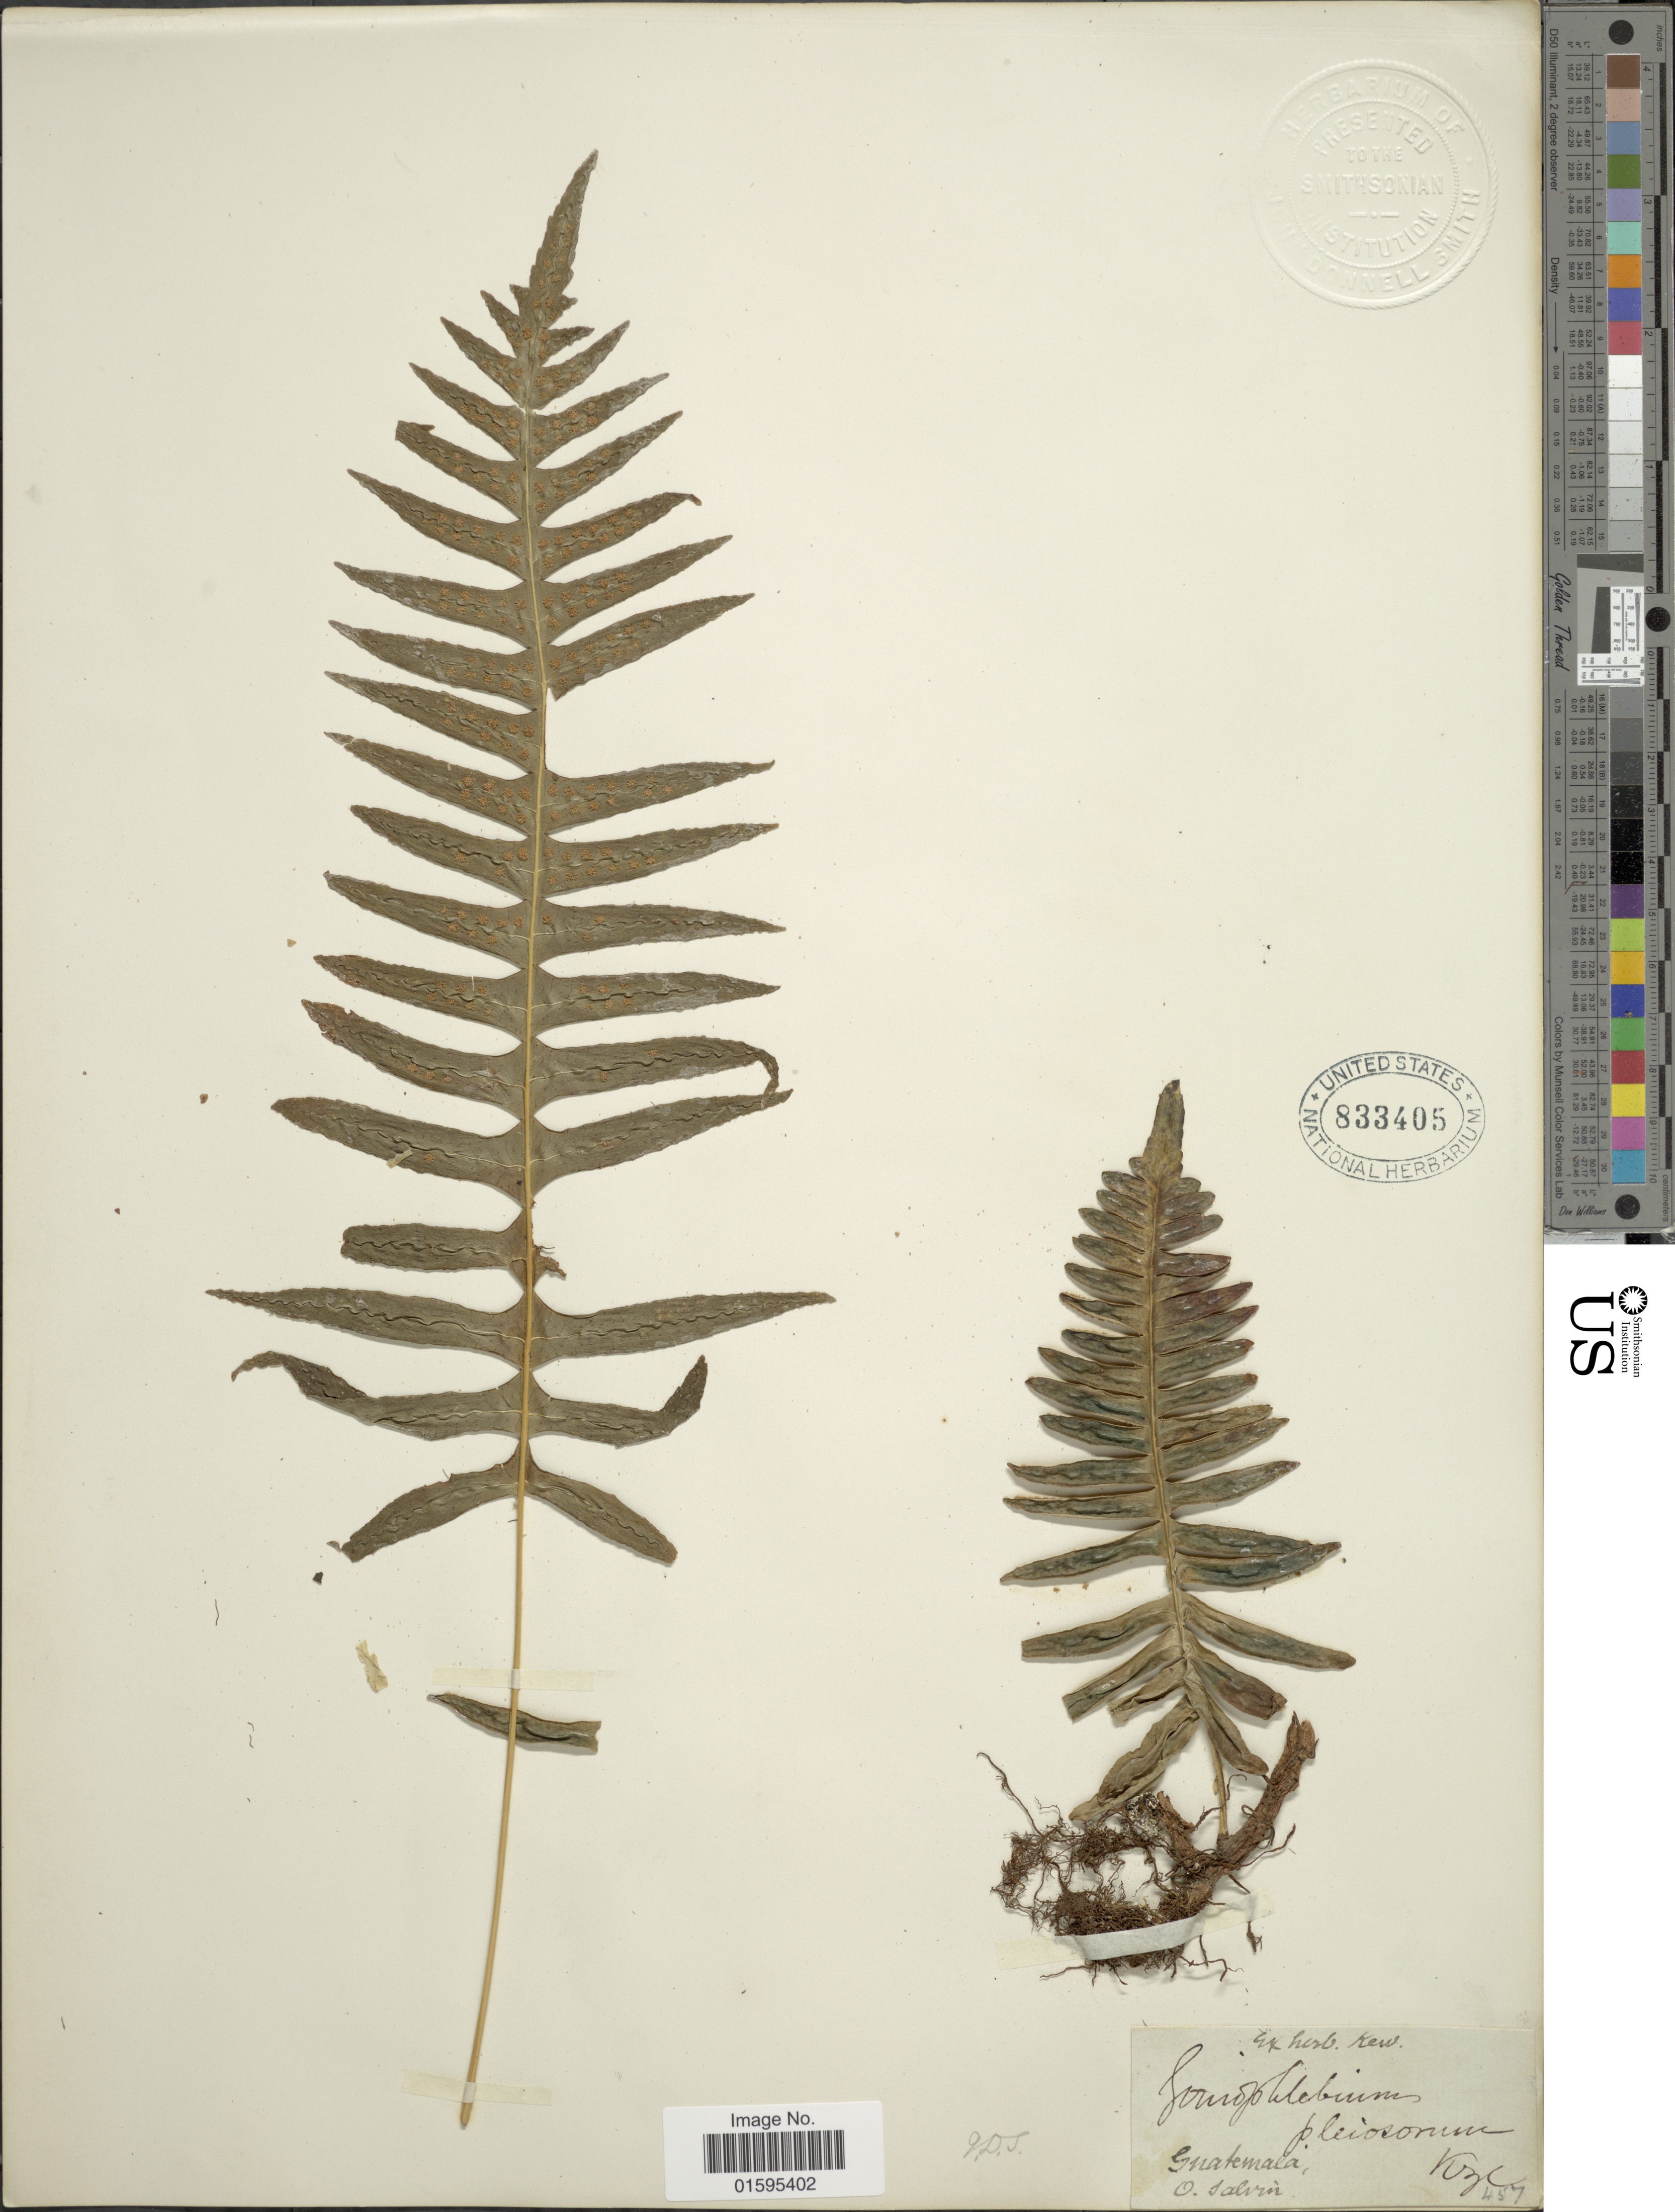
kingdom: Plantae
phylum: Tracheophyta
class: Polypodiopsida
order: Polypodiales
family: Polypodiaceae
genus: Polypodium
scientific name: Polypodium plesiosorum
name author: Kunze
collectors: O. Salvin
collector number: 457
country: Guatemala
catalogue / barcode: US 833405